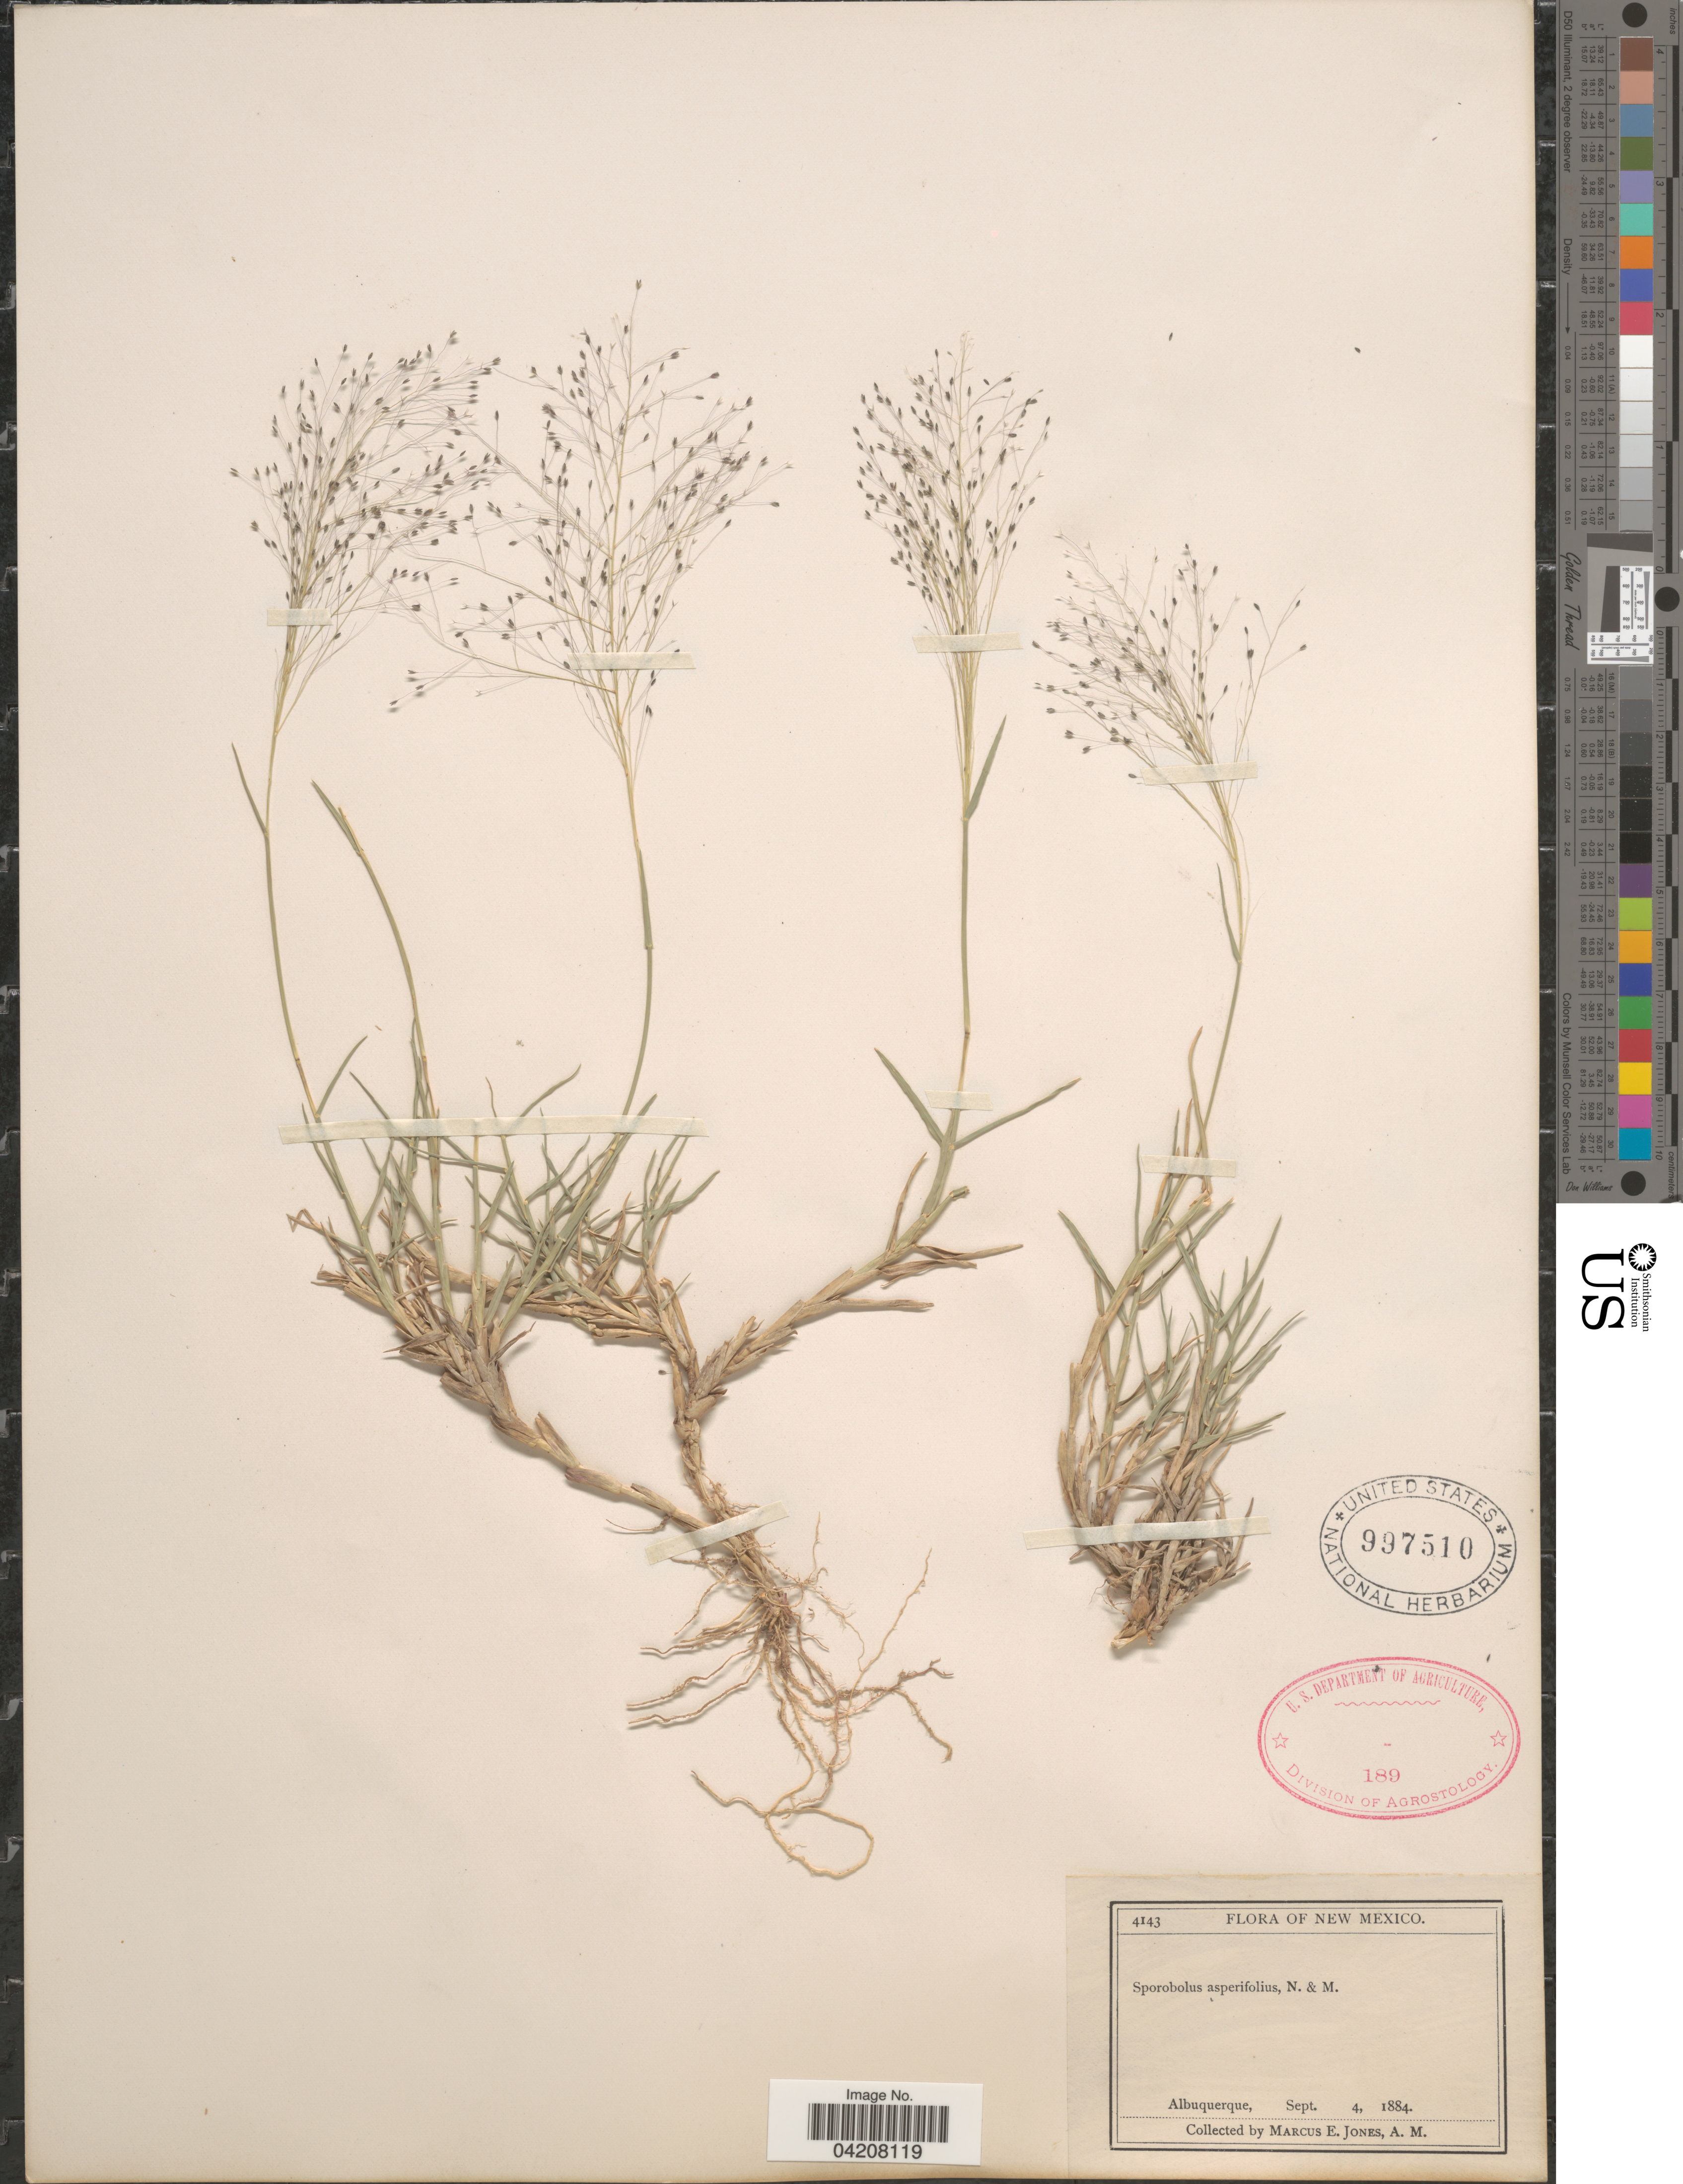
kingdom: Plantae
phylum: Tracheophyta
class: Liliopsida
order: Poales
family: Poaceae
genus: Muhlenbergia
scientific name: Muhlenbergia asperifolia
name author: (Nees & Meyen ex Trin.) Parodi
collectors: M. E. Jones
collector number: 4143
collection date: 1884-09-04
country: United States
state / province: New Mexico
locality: Albuquerque.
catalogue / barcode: US 997510